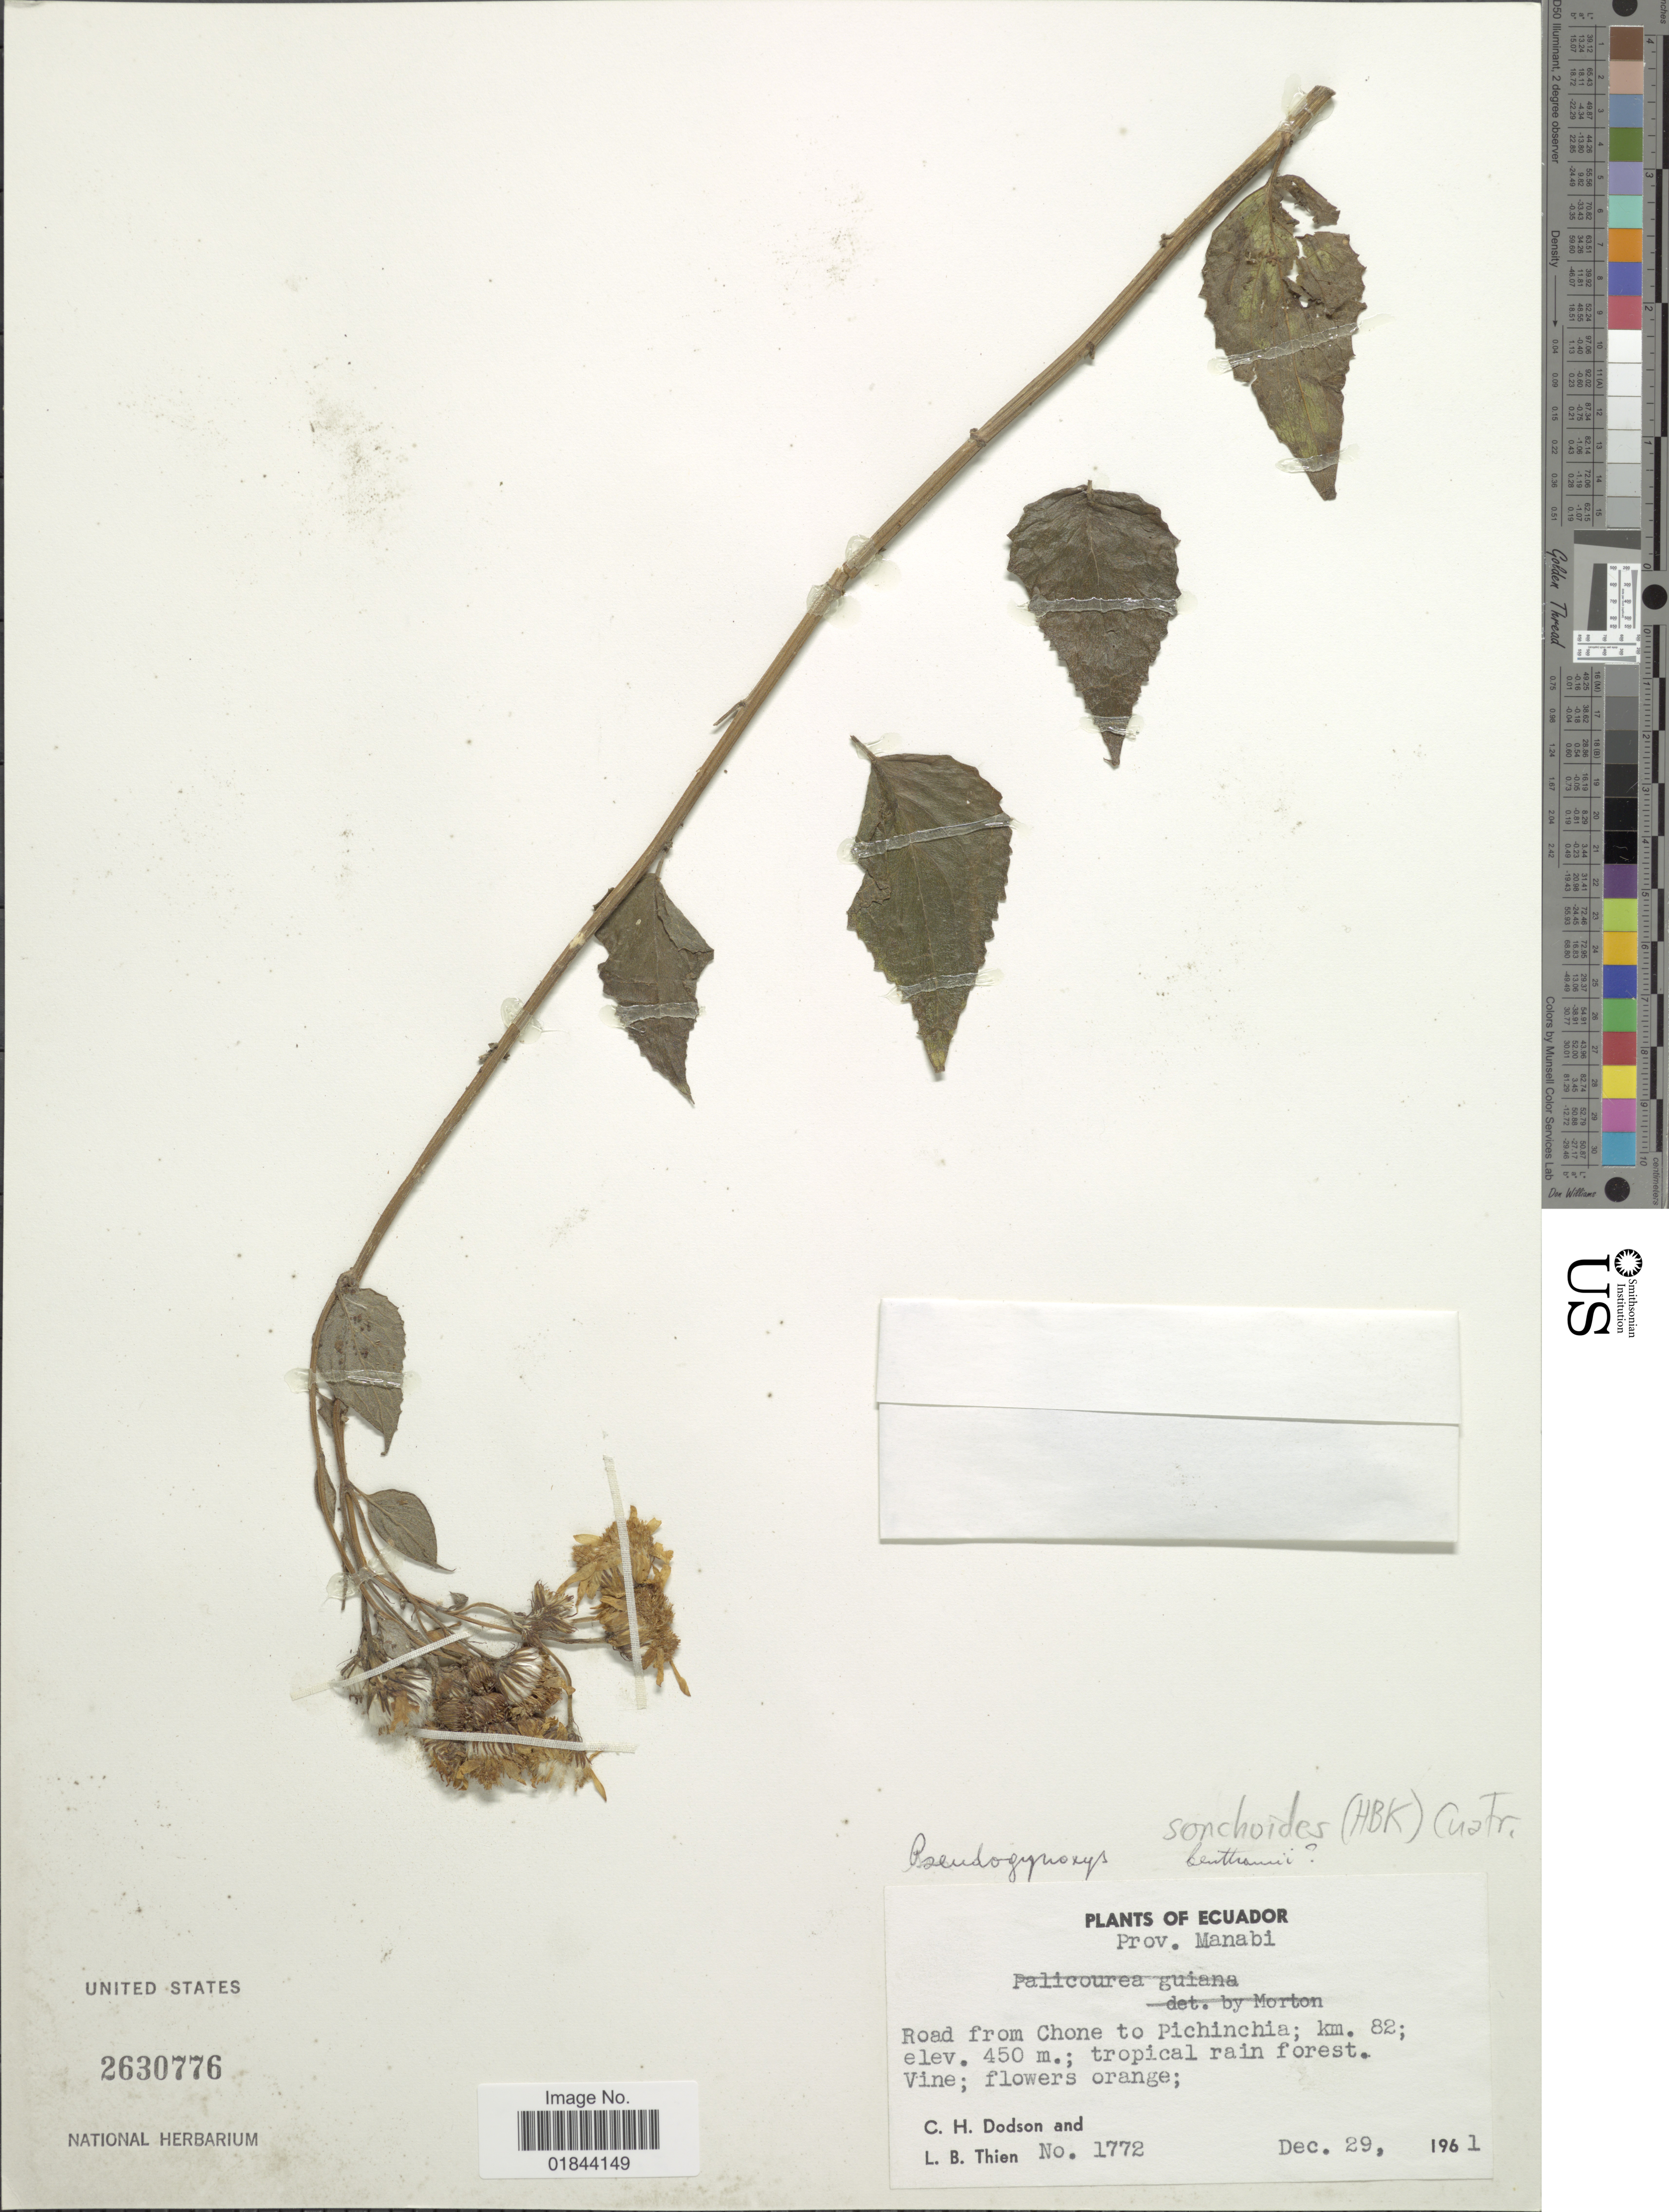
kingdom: Plantae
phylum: Tracheophyta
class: Magnoliopsida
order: Asterales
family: Asteraceae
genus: Pseudogynoxys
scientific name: Pseudogynoxys sonchoides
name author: (Kunth) Cuatrec.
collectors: C. H. Dodson & L. Thien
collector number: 1772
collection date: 1961-12-29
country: Ecuador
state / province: Manabí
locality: Road from Chone to Pichinchia; km. 82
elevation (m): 450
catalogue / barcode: US 2630776